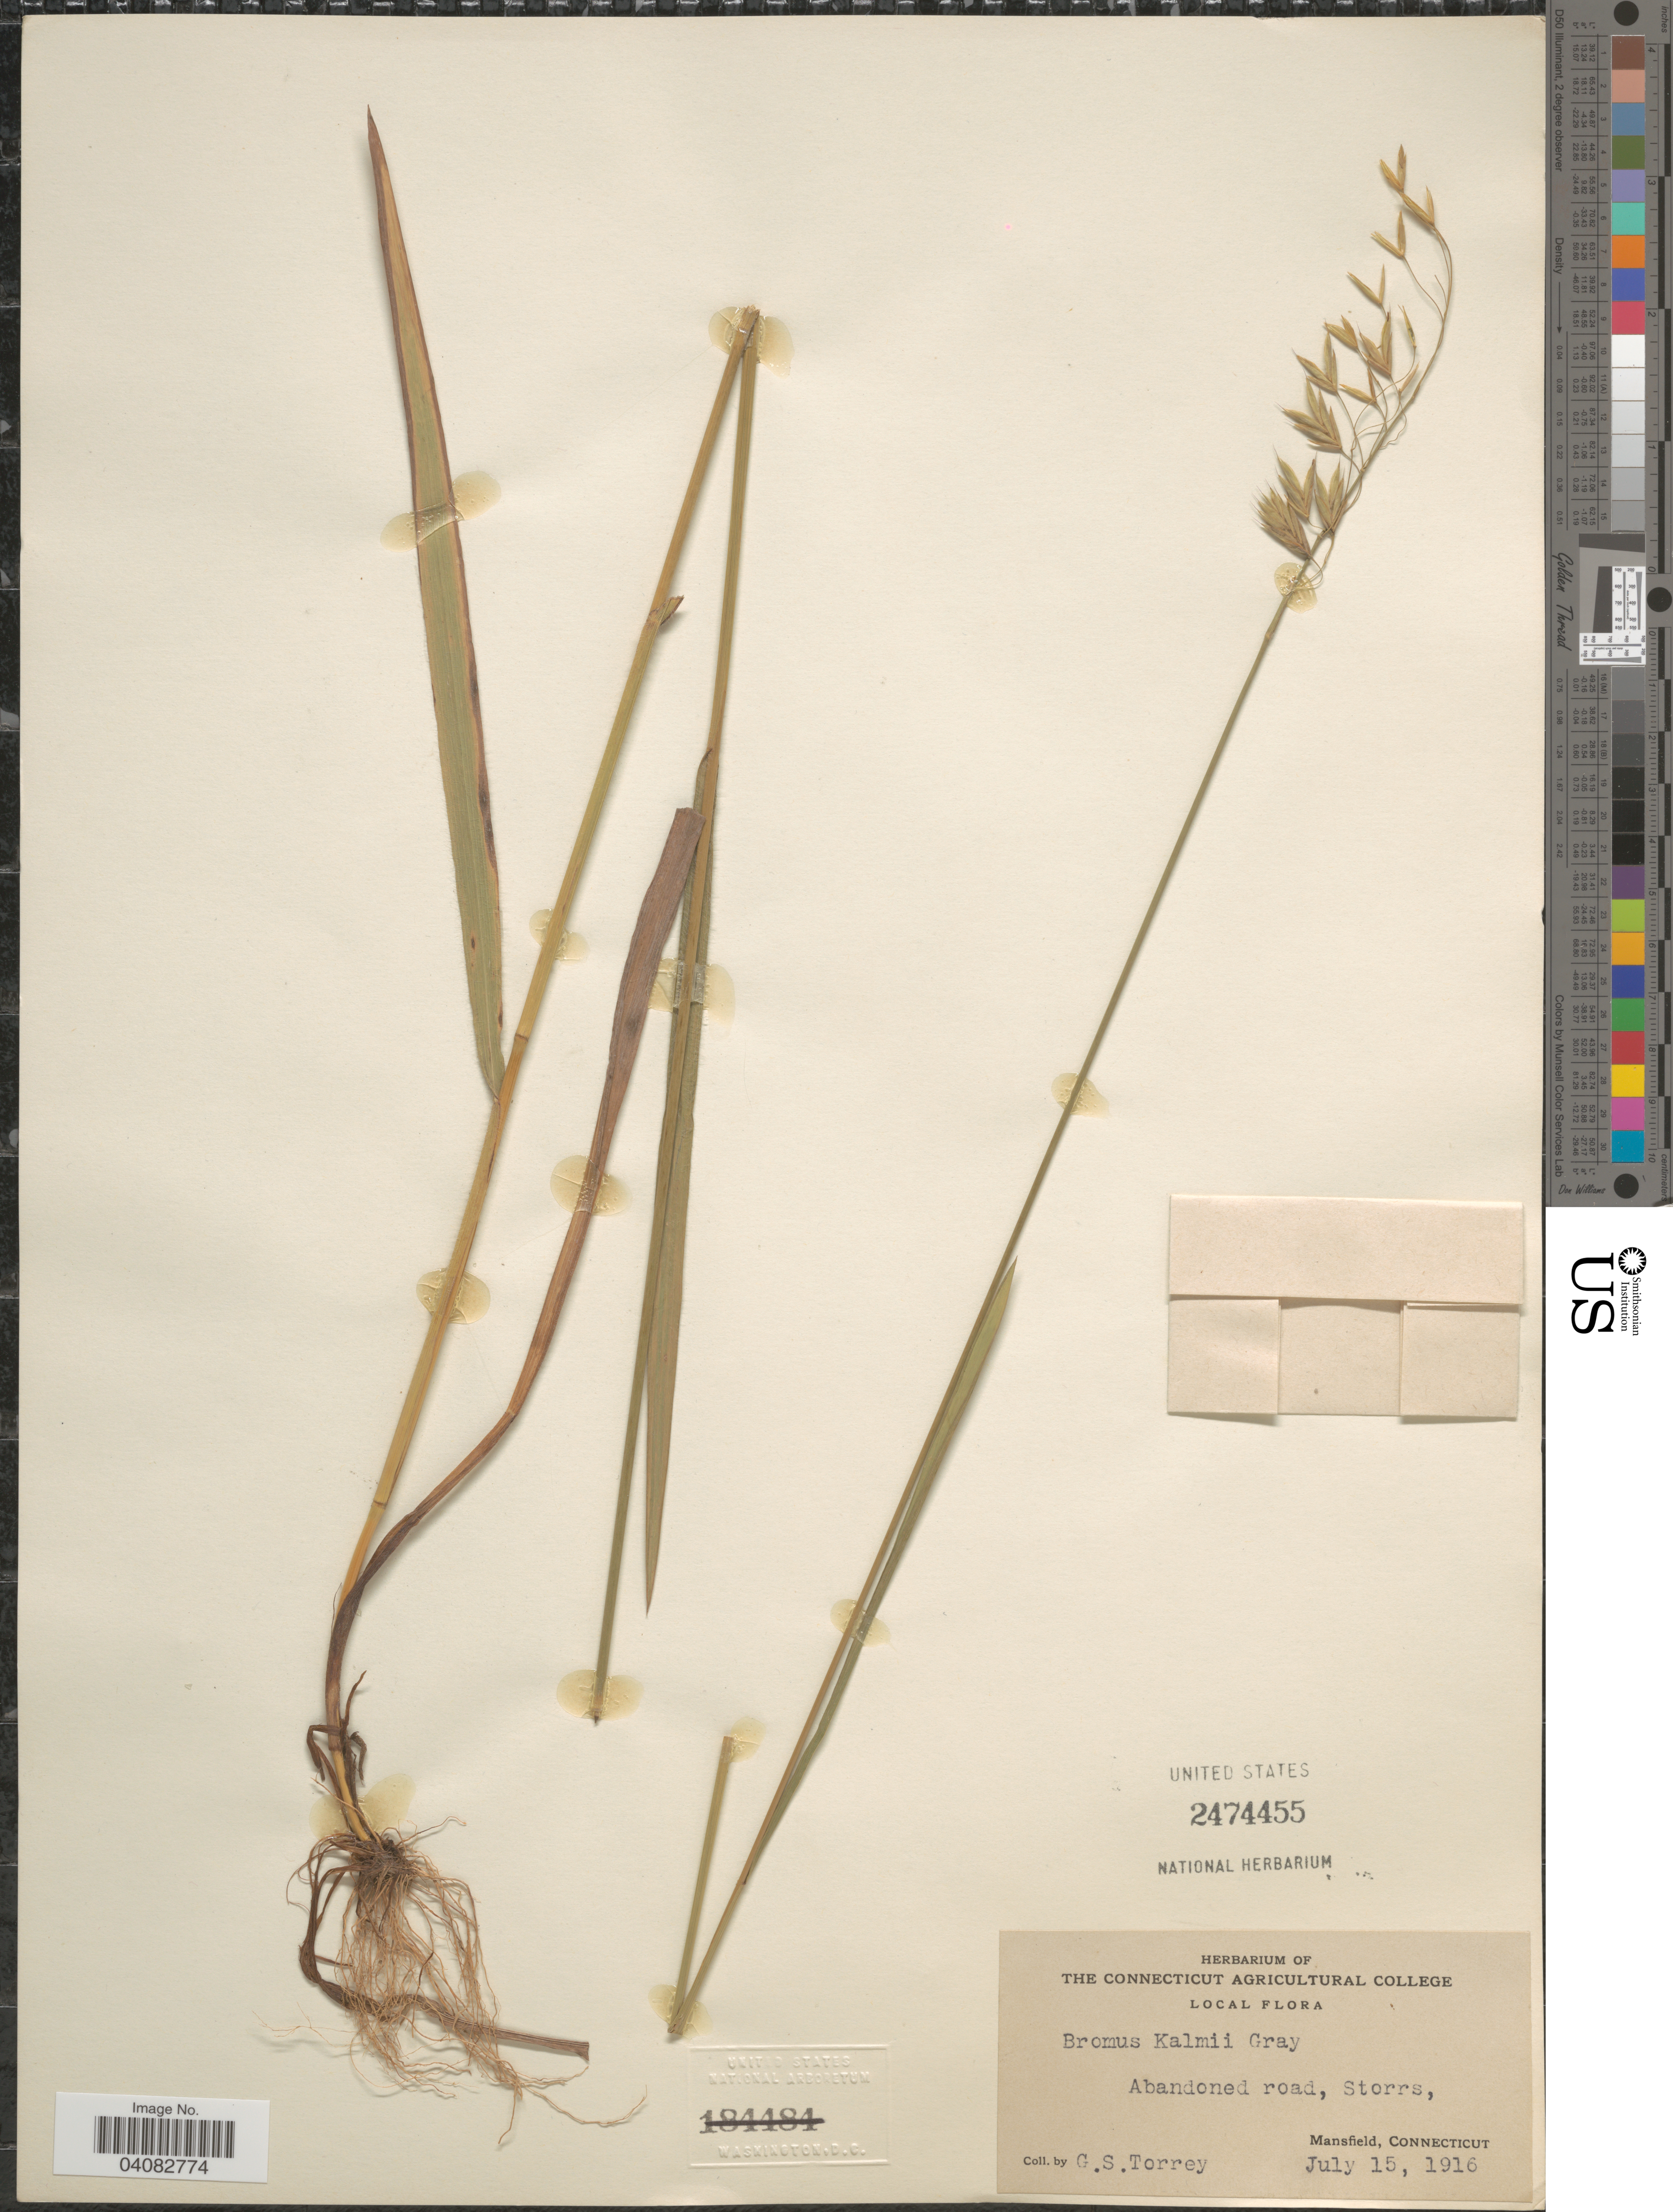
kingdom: Plantae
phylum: Tracheophyta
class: Liliopsida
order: Poales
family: Poaceae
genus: Bromus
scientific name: Bromus kalmii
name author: A. Gray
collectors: G. S. Torrey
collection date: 1916-07-15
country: United States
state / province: Connecticut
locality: Local. Abandoned road, Storrs, Mansfield.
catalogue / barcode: US 2474455